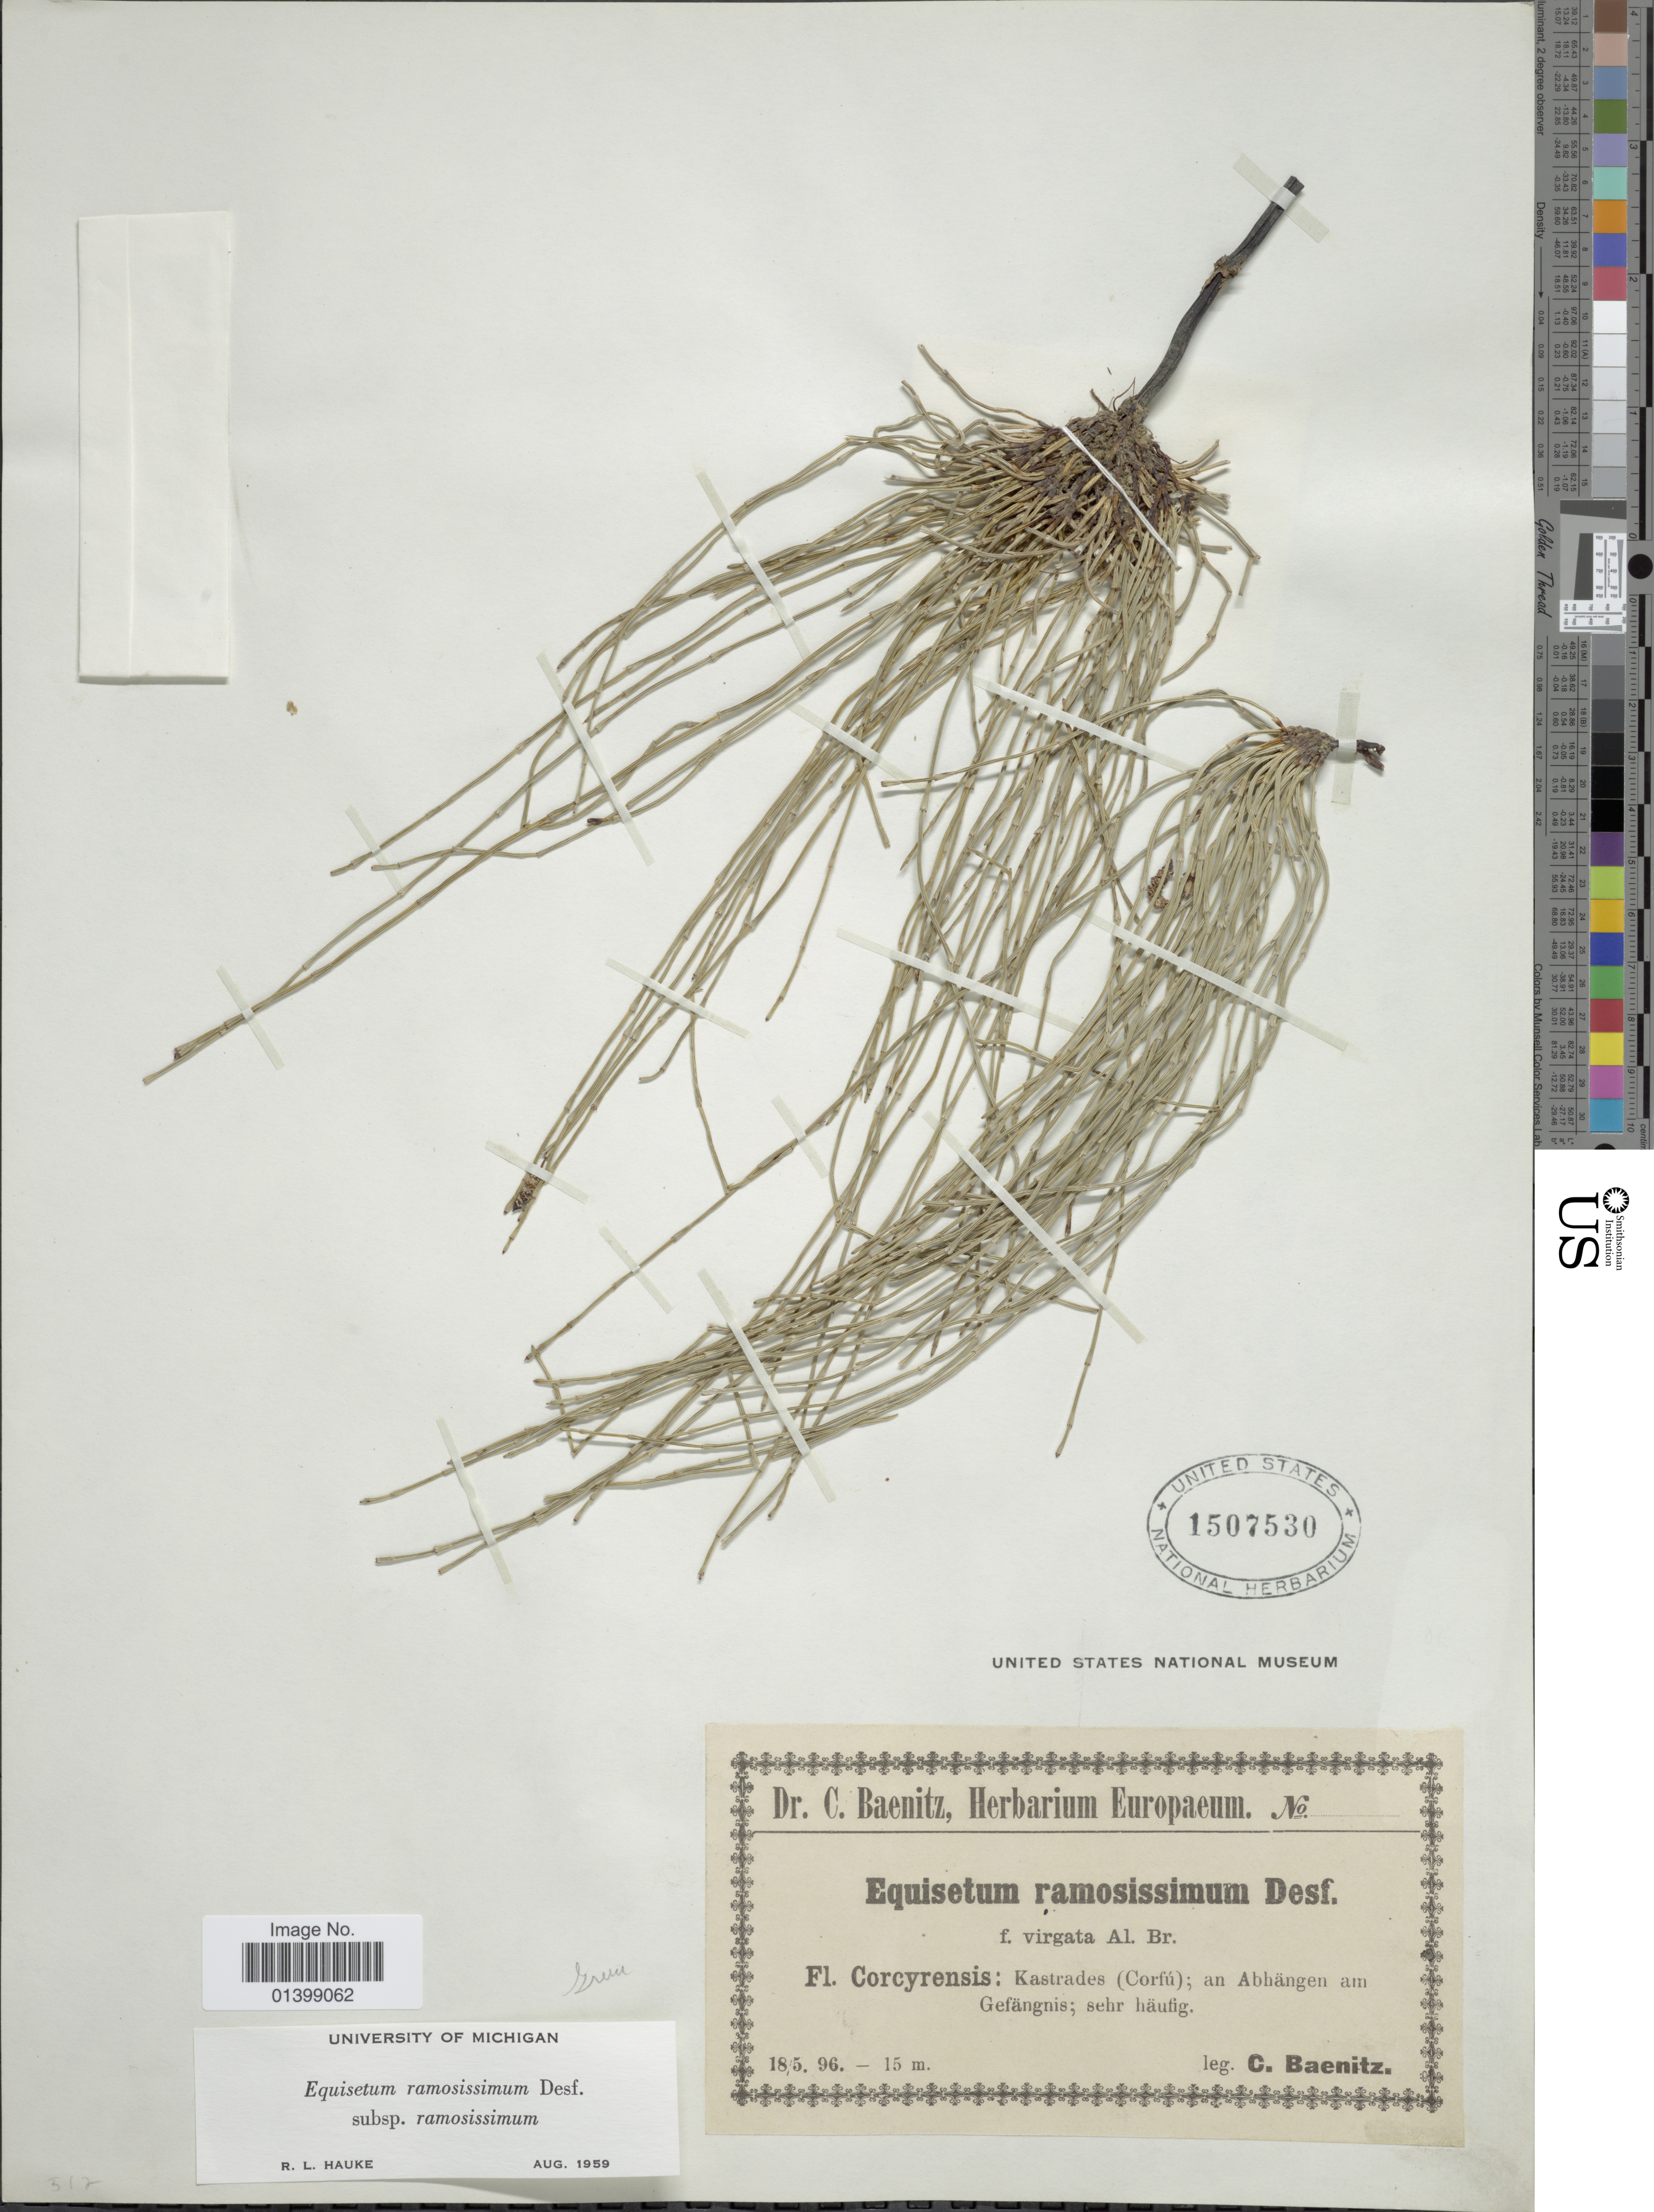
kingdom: Plantae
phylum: Tracheophyta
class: Polypodiopsida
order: Equisetales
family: Equisetaceae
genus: Equisetum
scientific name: Equisetum ramosissimum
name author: Desf.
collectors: C. G. Baenitz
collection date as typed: Transcribed d/m/y: 18/5/96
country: France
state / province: Corsica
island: Corse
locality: Corcyrensis: Kastrades (Corfú); an Abhángen am Gefängis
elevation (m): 15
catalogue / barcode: US 1507530